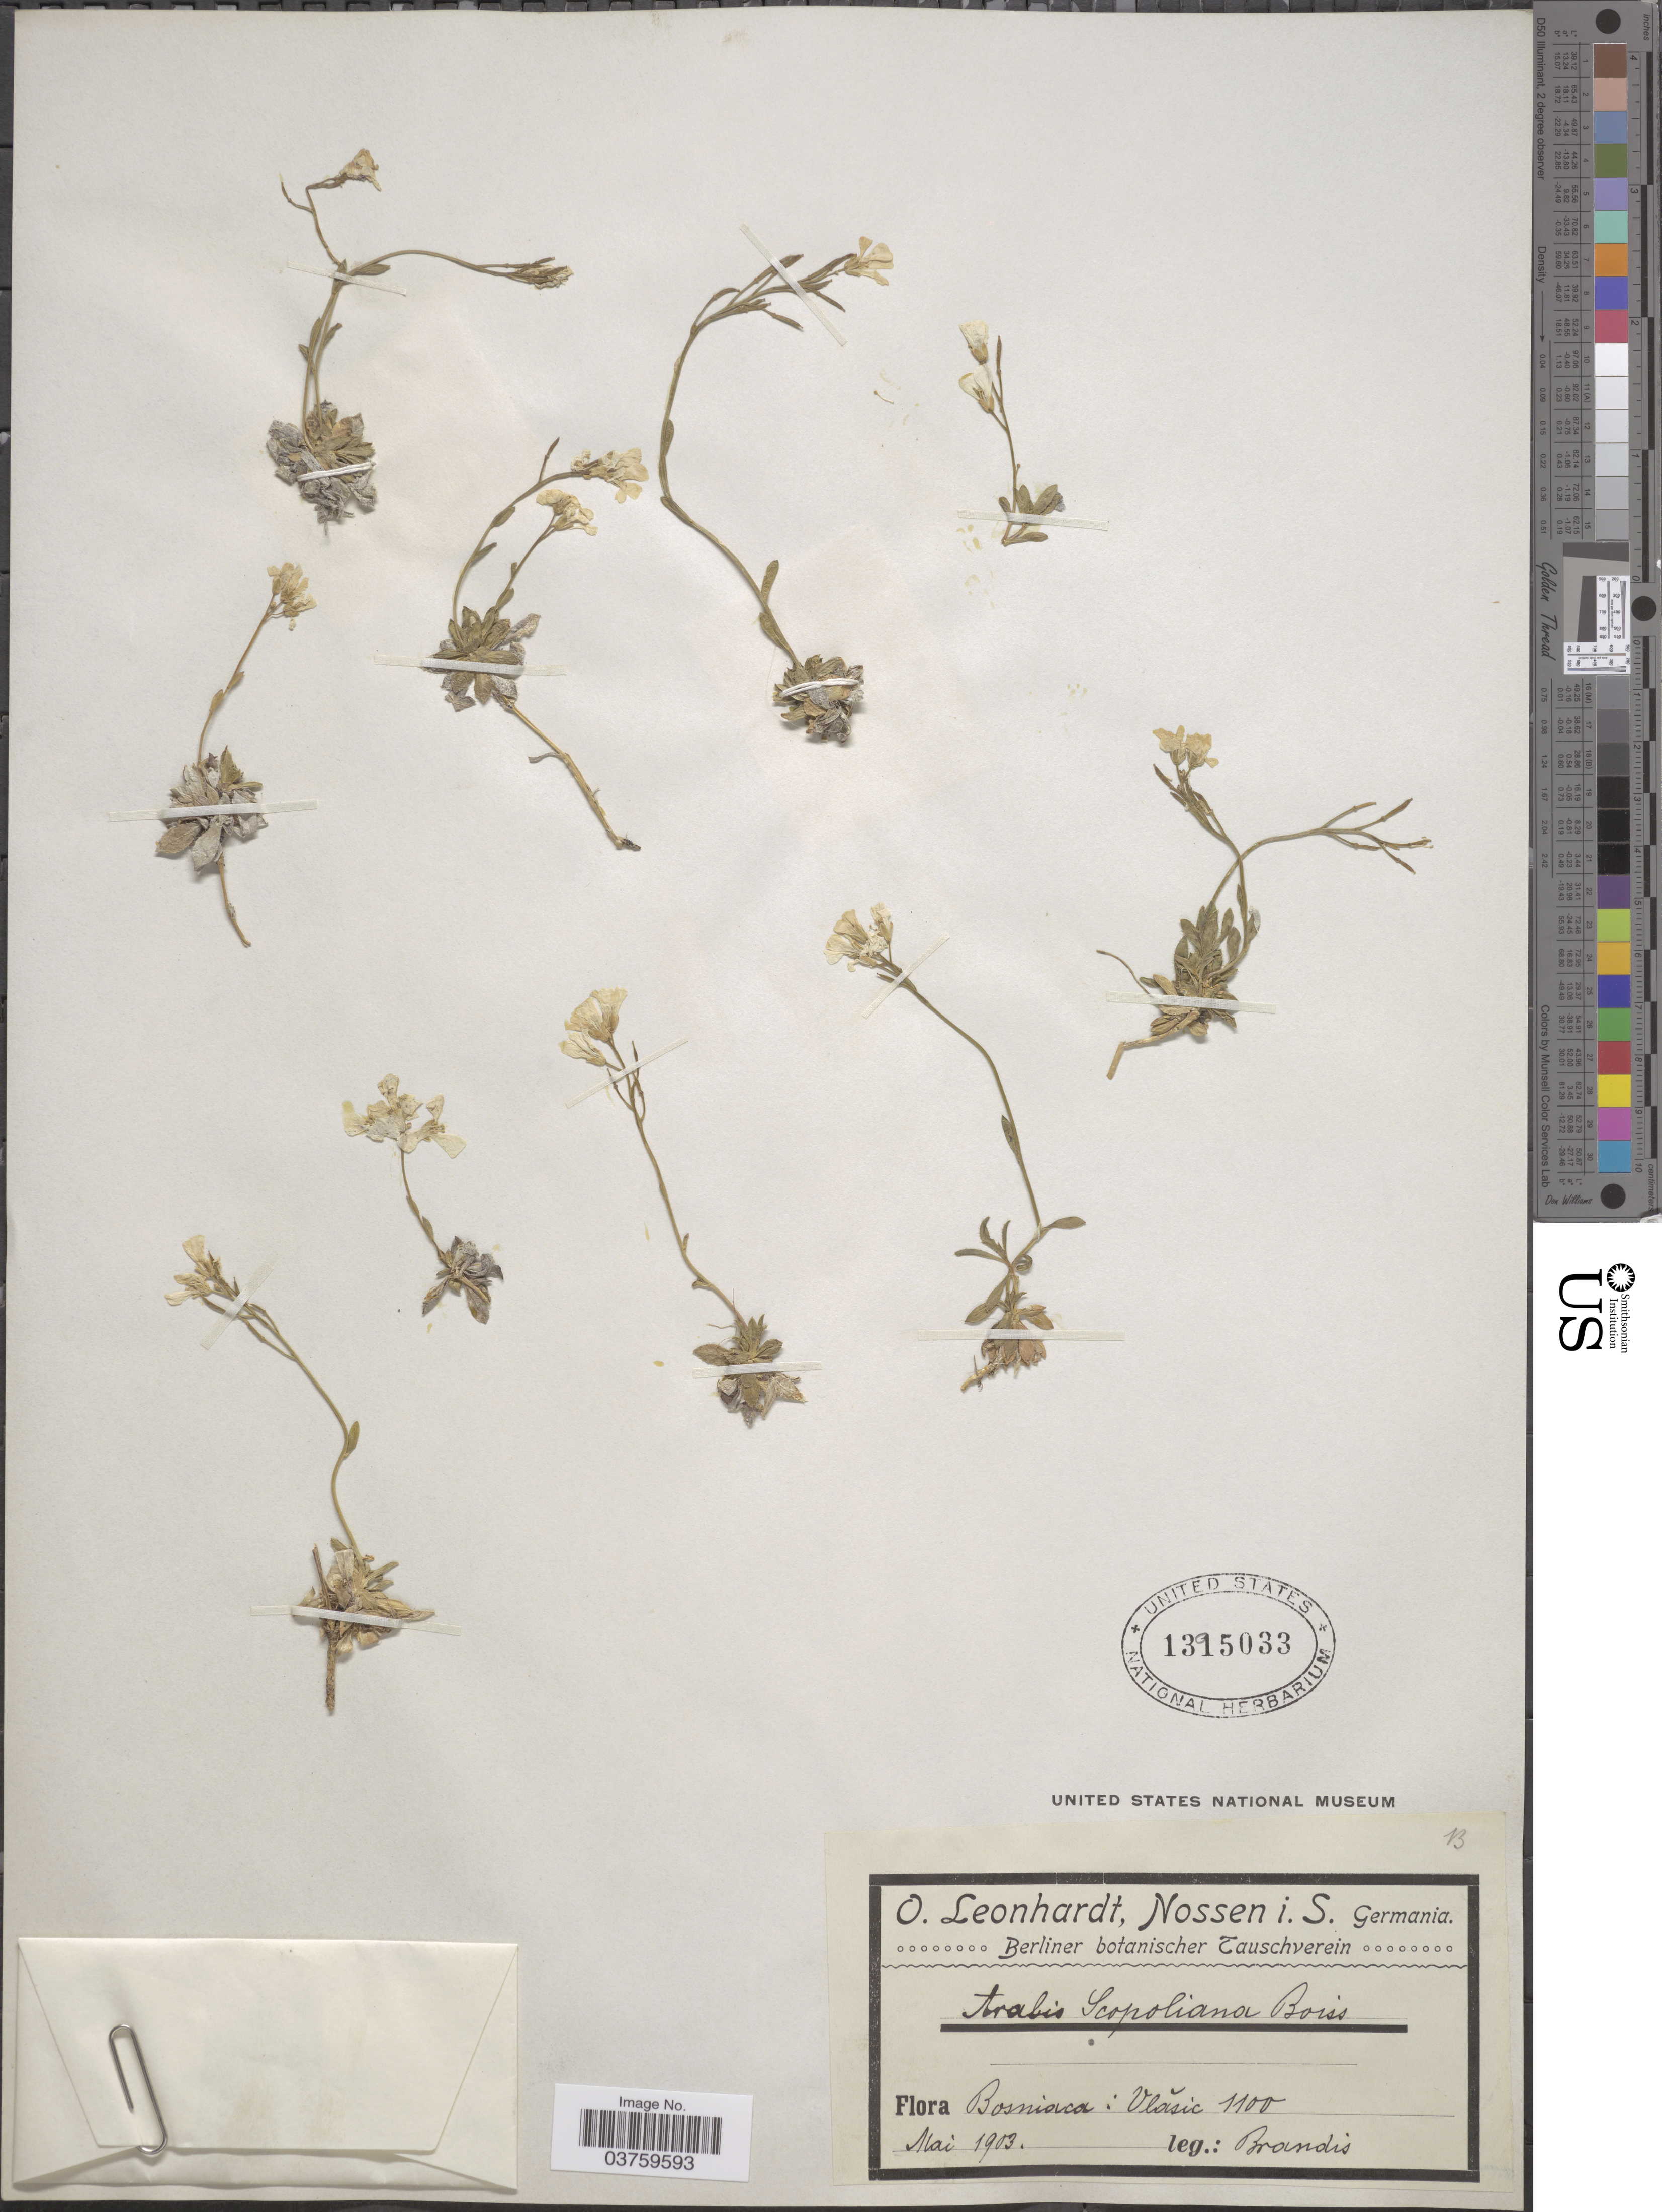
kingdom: Plantae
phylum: Tracheophyta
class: Magnoliopsida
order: Brassicales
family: Brassicaceae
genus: Arabis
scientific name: Arabis scopoliana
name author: Boiss.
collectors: Brandis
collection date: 1903-05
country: Bosnia and Herzegovina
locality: Bosniaca: Vlasic.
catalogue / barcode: US 1395033